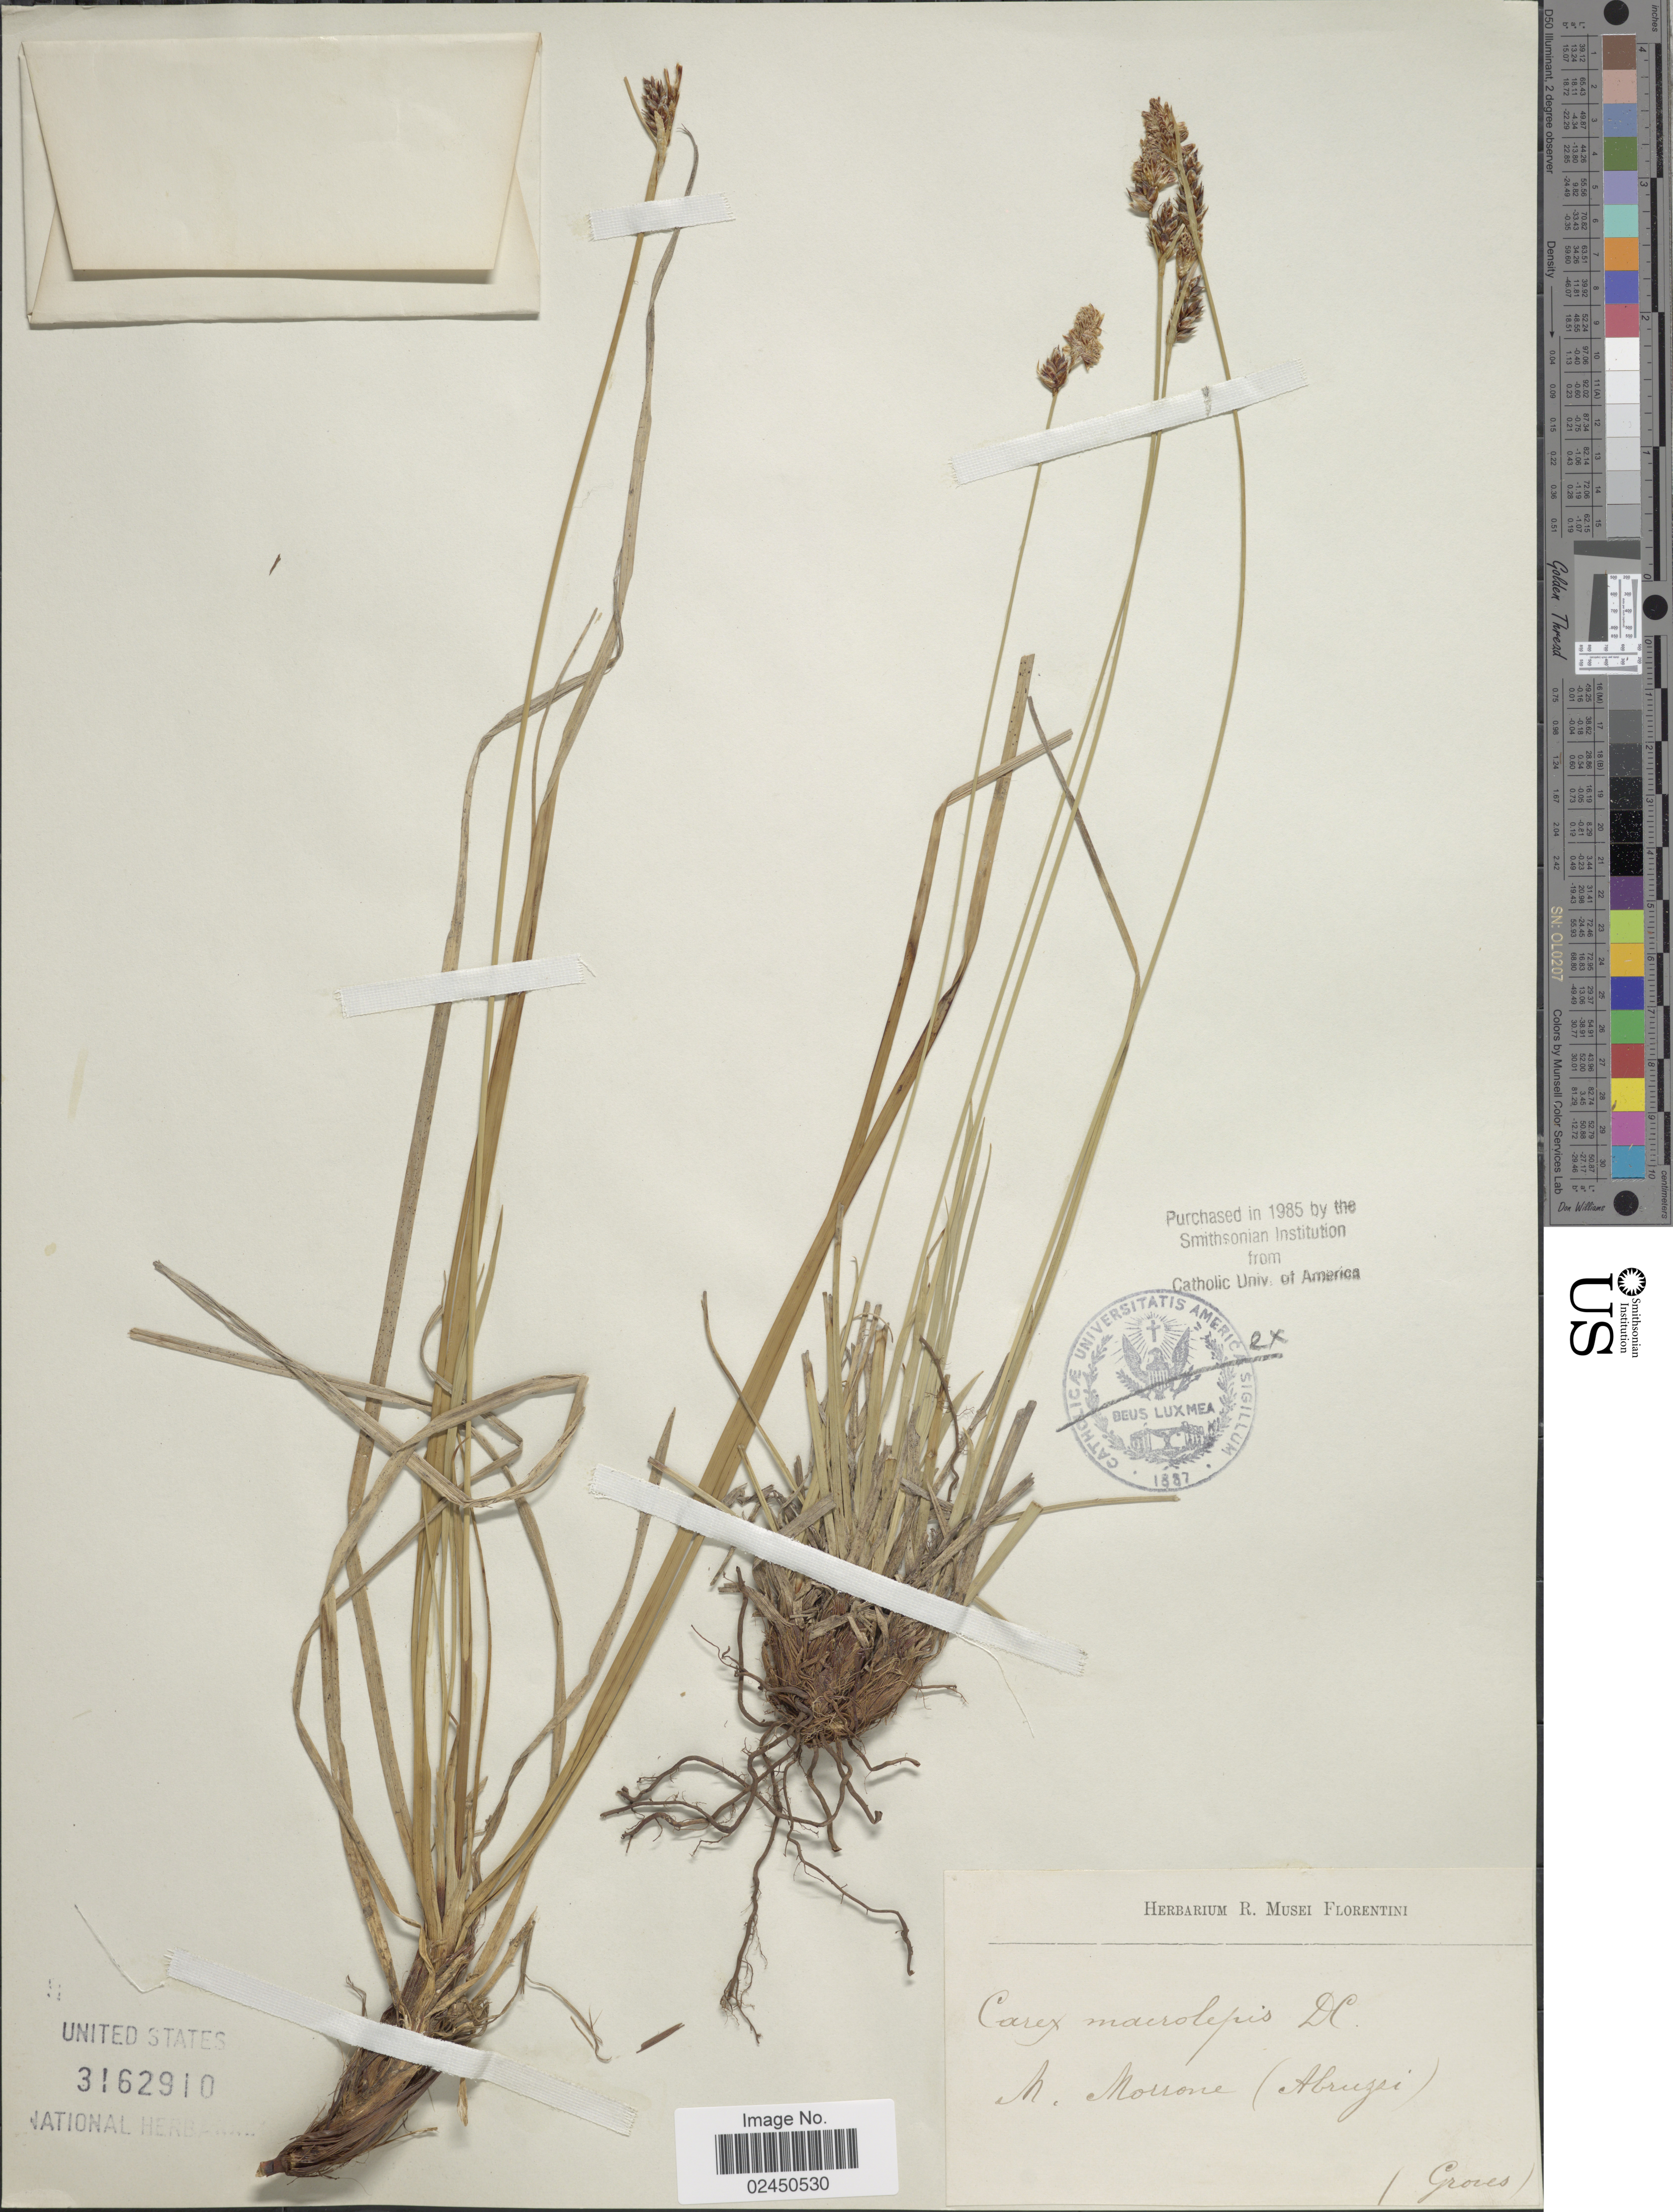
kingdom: Plantae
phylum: Tracheophyta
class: Liliopsida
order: Poales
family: Cyperaceae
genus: Carex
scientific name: Carex macrolepis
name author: DC.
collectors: -. Groves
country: Italy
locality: N. Nonone (Abrugzi)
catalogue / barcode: US 3162910